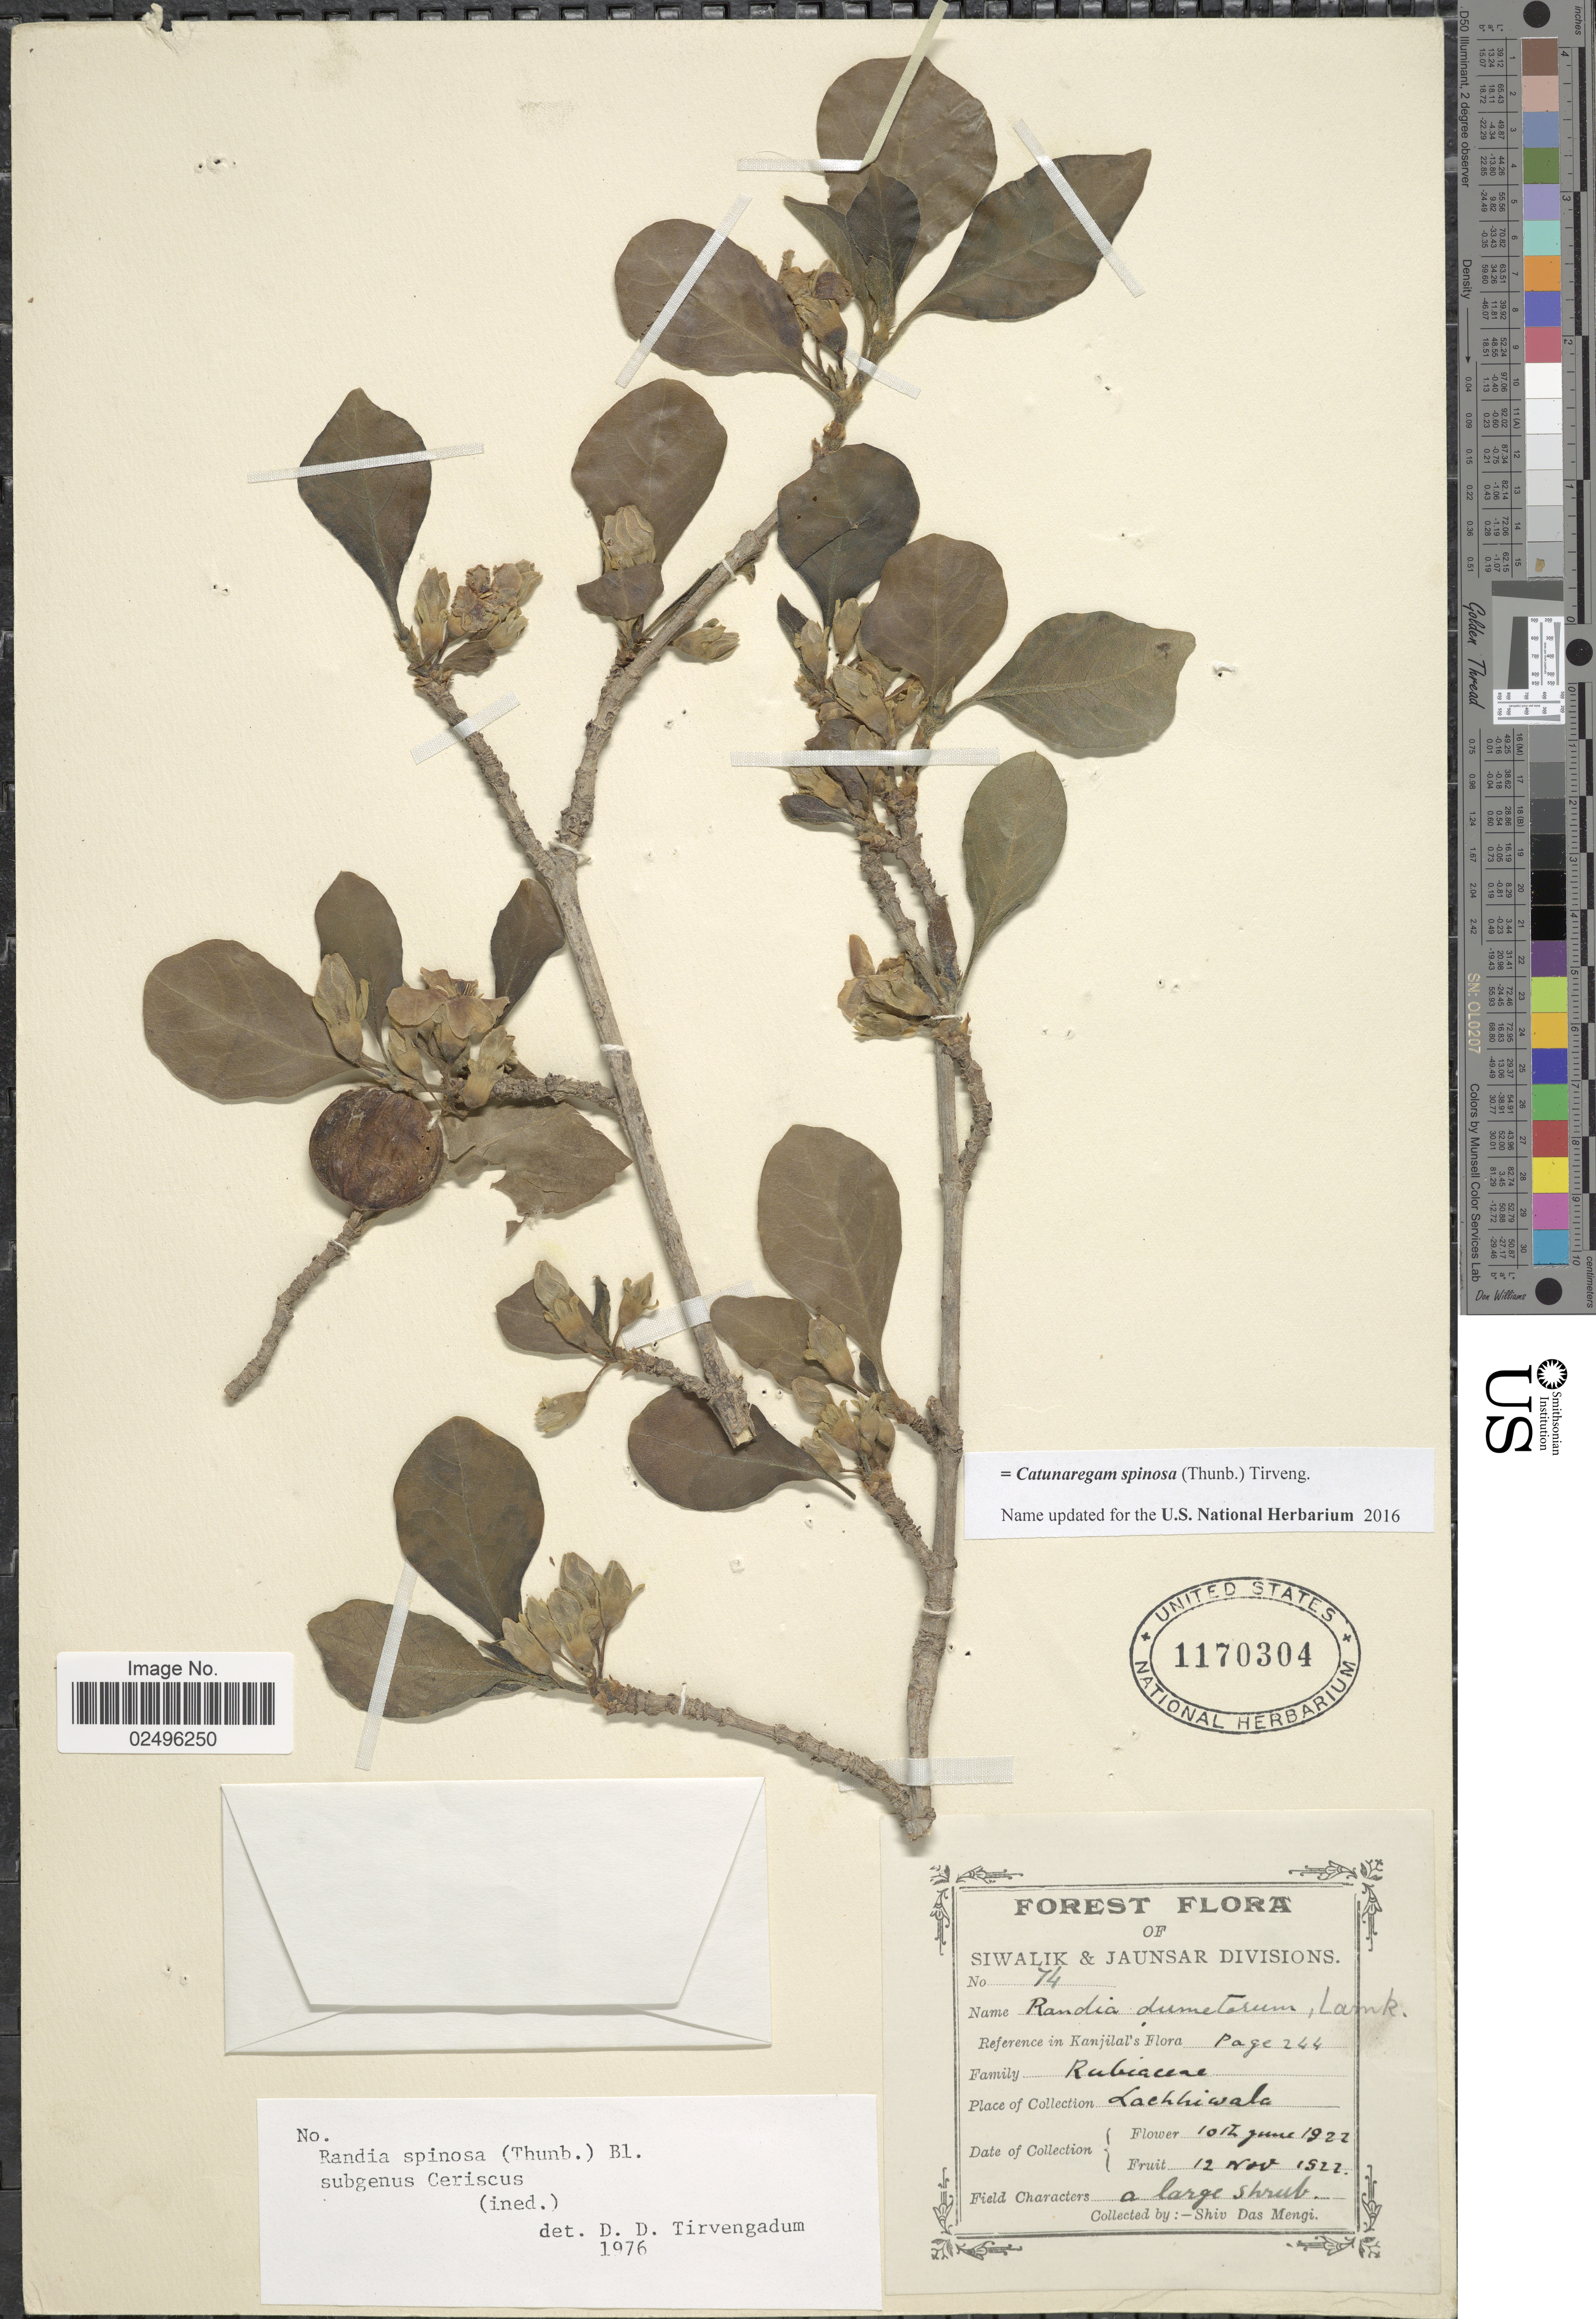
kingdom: Plantae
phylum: Tracheophyta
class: Magnoliopsida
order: Gentianales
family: Rubiaceae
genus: Catunaregam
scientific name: Catunaregam spinosa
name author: (Thunb.) Tirveng.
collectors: Shav Das Mengi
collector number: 74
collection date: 1922-06-10/1922-11-12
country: India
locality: Siwalik & Jaunsar Divisions. Lacchiwala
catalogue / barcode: US 1170304